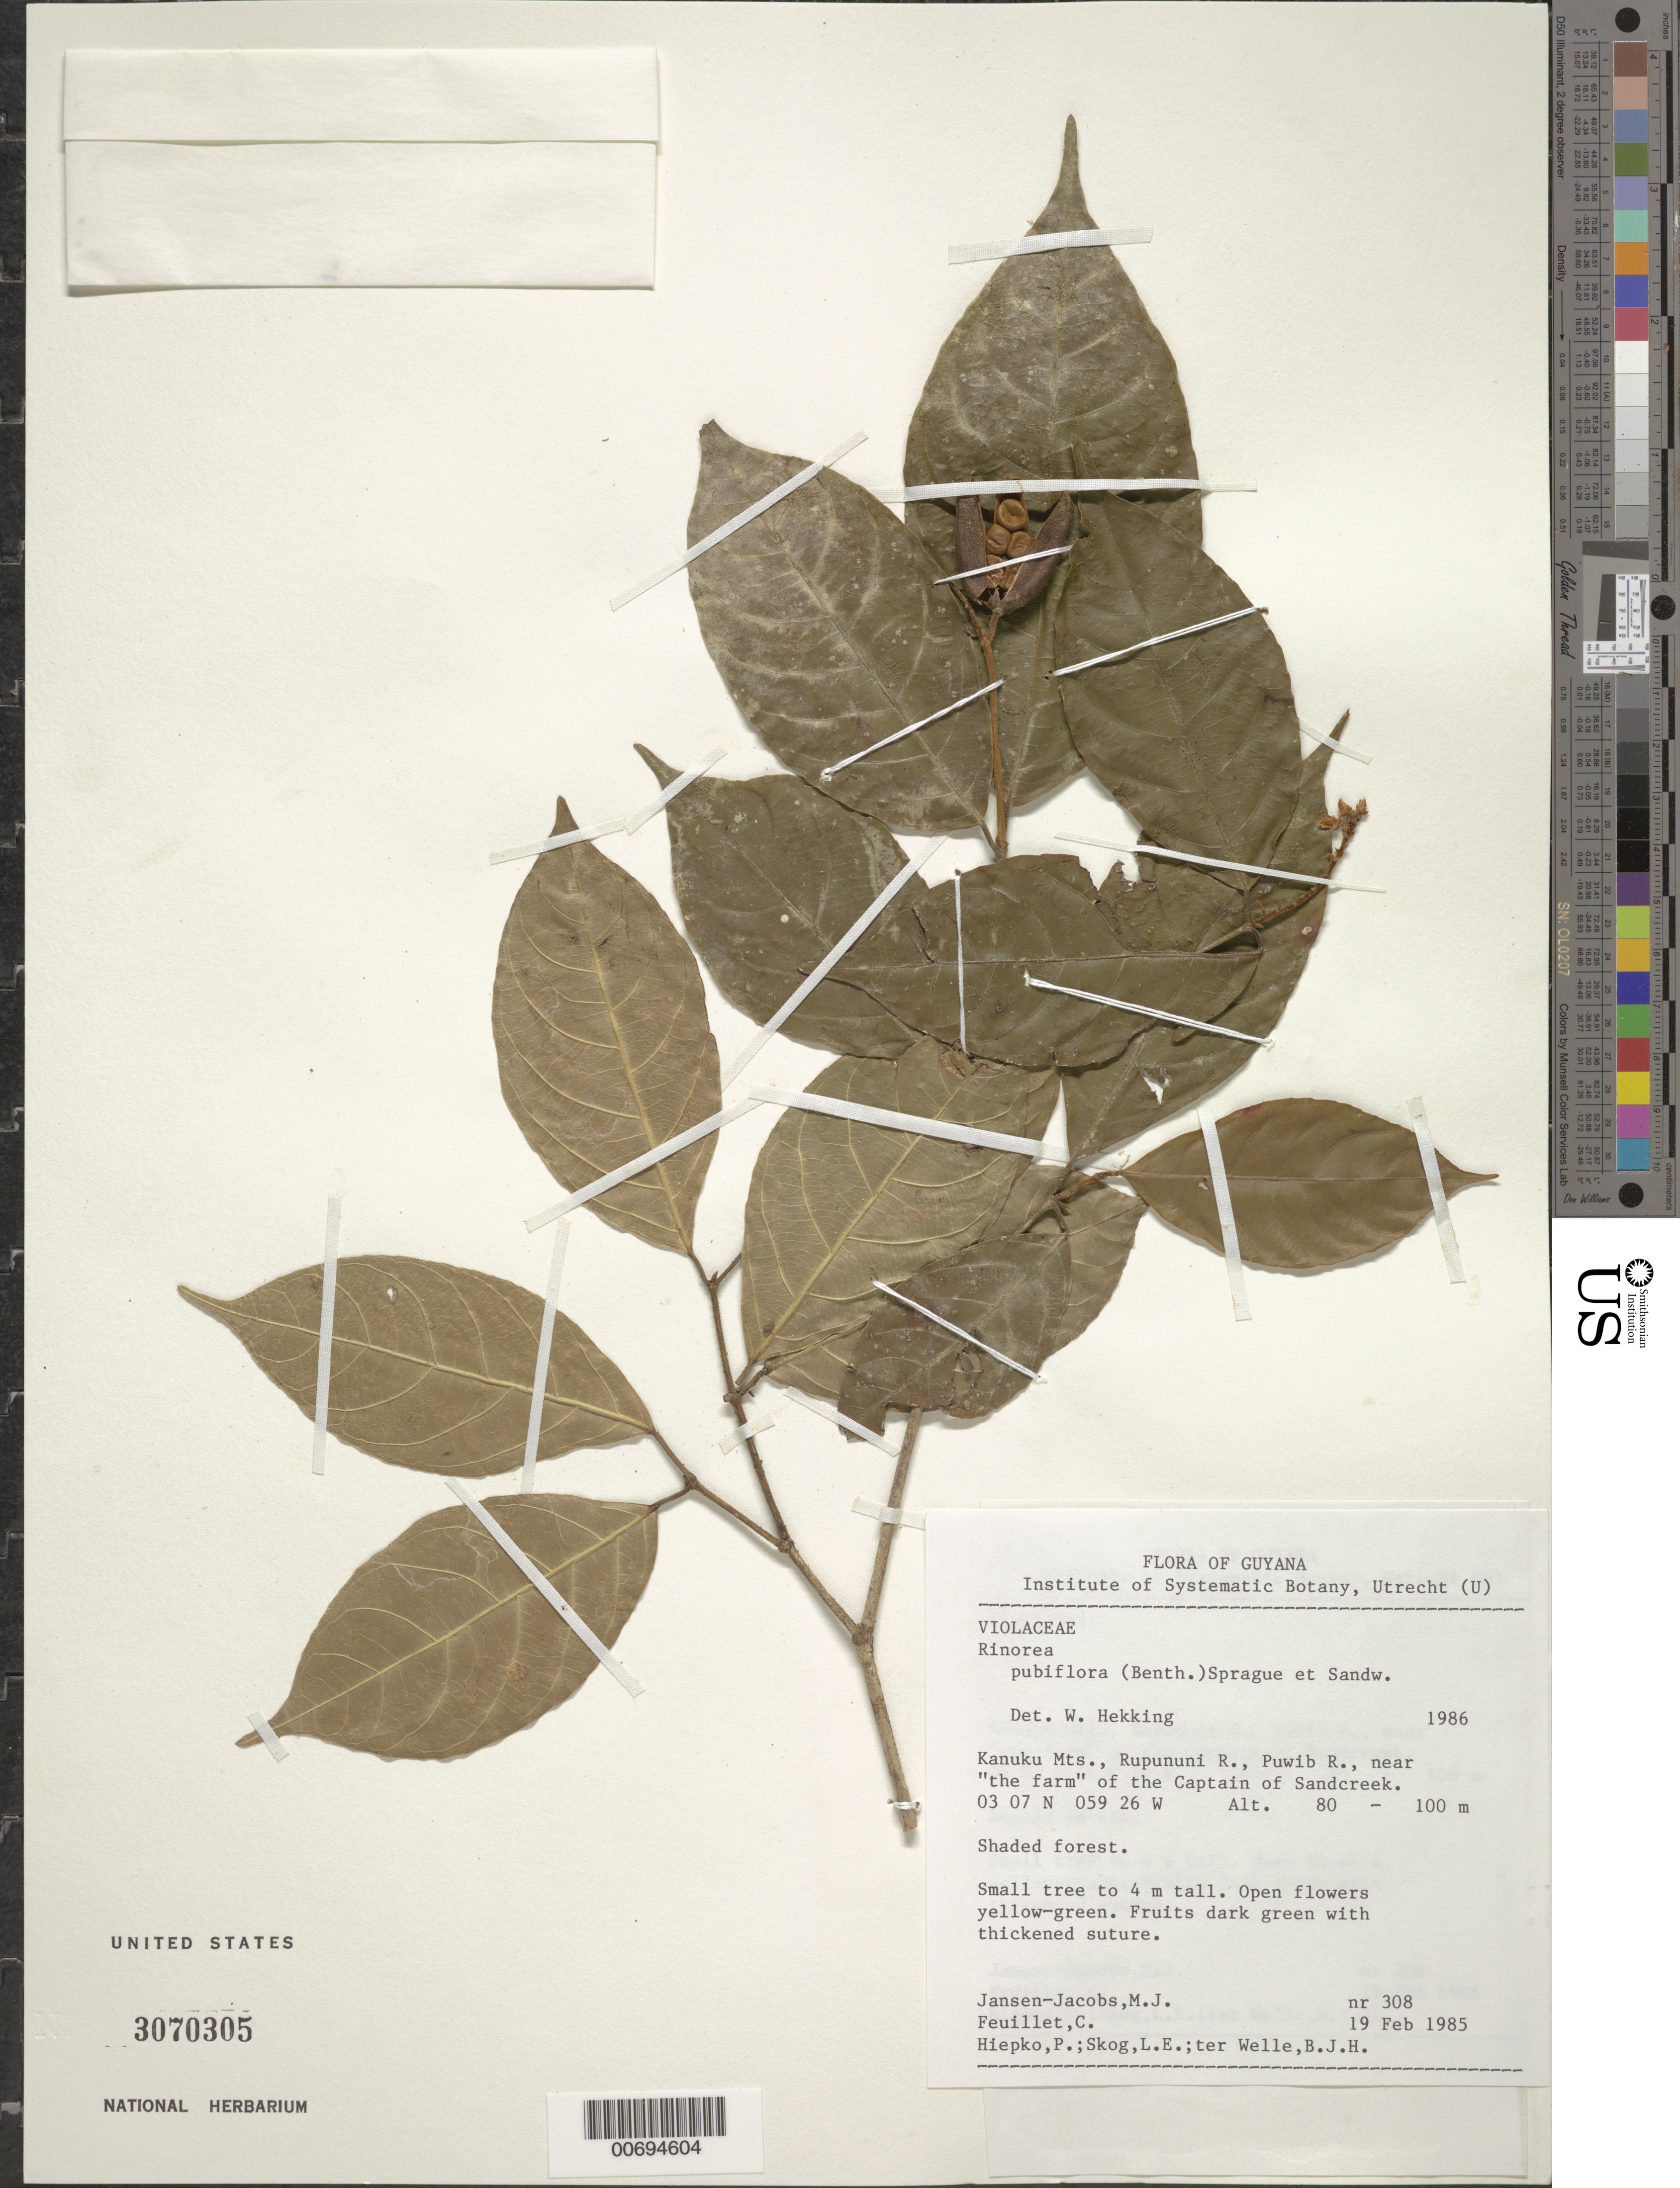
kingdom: Plantae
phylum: Tracheophyta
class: Magnoliopsida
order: Malpighiales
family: Violaceae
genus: Rinorea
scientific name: Rinorea pubiflora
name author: (Benth.) Sprague & Sandwith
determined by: Hekking, W. H. A.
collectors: M. J. Jansen-Jacobs, C. Feuillet, P. H. Hiepko, L. E. Skog & B. Welle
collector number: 308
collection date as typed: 19-Feb-85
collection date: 1985-02-19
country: Guyana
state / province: U. Takutu-U. Essequibo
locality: Kanuku Mts., Rupununi R., Puwib R. near "the farm" of the Captain of Sandcreek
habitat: Shaded forest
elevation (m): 80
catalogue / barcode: US 3070305